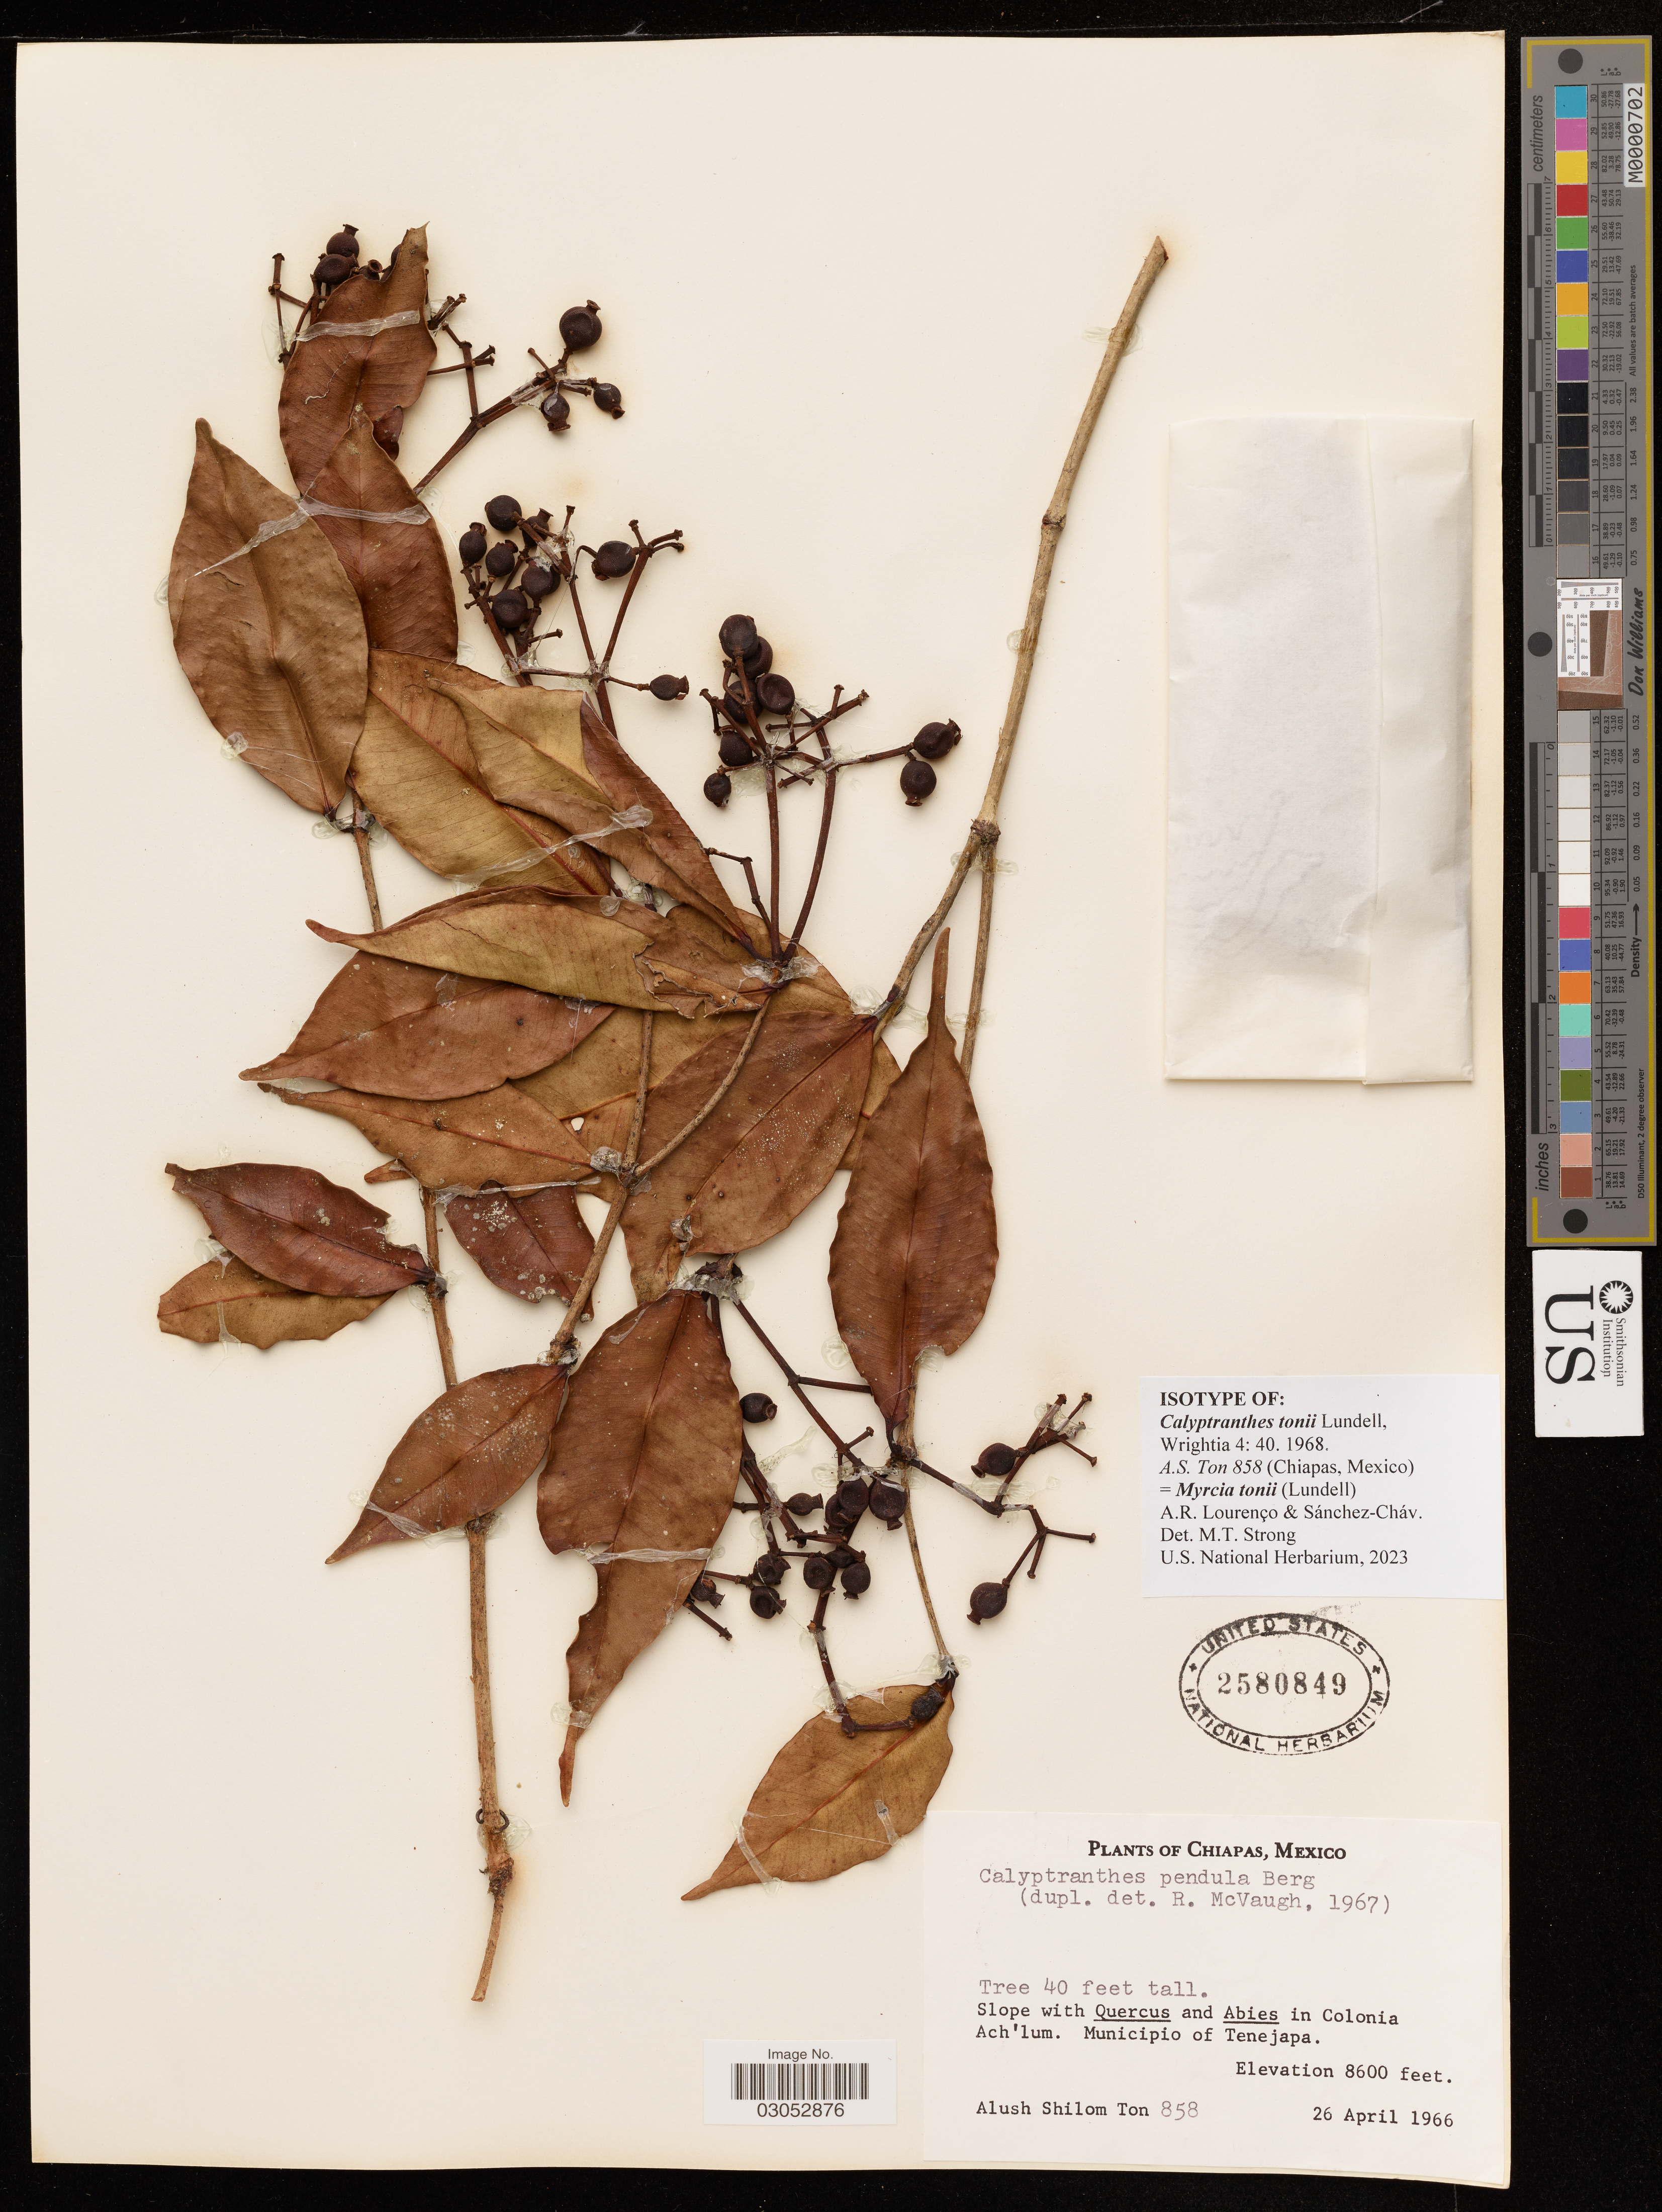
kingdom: Plantae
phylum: Tracheophyta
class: Magnoliopsida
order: Myrtales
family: Myrtaceae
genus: Calyptranthes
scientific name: Calyptranthes tonii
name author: Lundell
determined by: Strong, Mark T., (BOT), Smithsonian Institution - National Museum of Natural History (UNITED STATES)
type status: Isotype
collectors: A. M. Ton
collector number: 858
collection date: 1966-04-26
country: Mexico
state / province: Chiapas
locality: Ach'lum. Municipio of Tenejapa.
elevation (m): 2621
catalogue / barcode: US 2580849